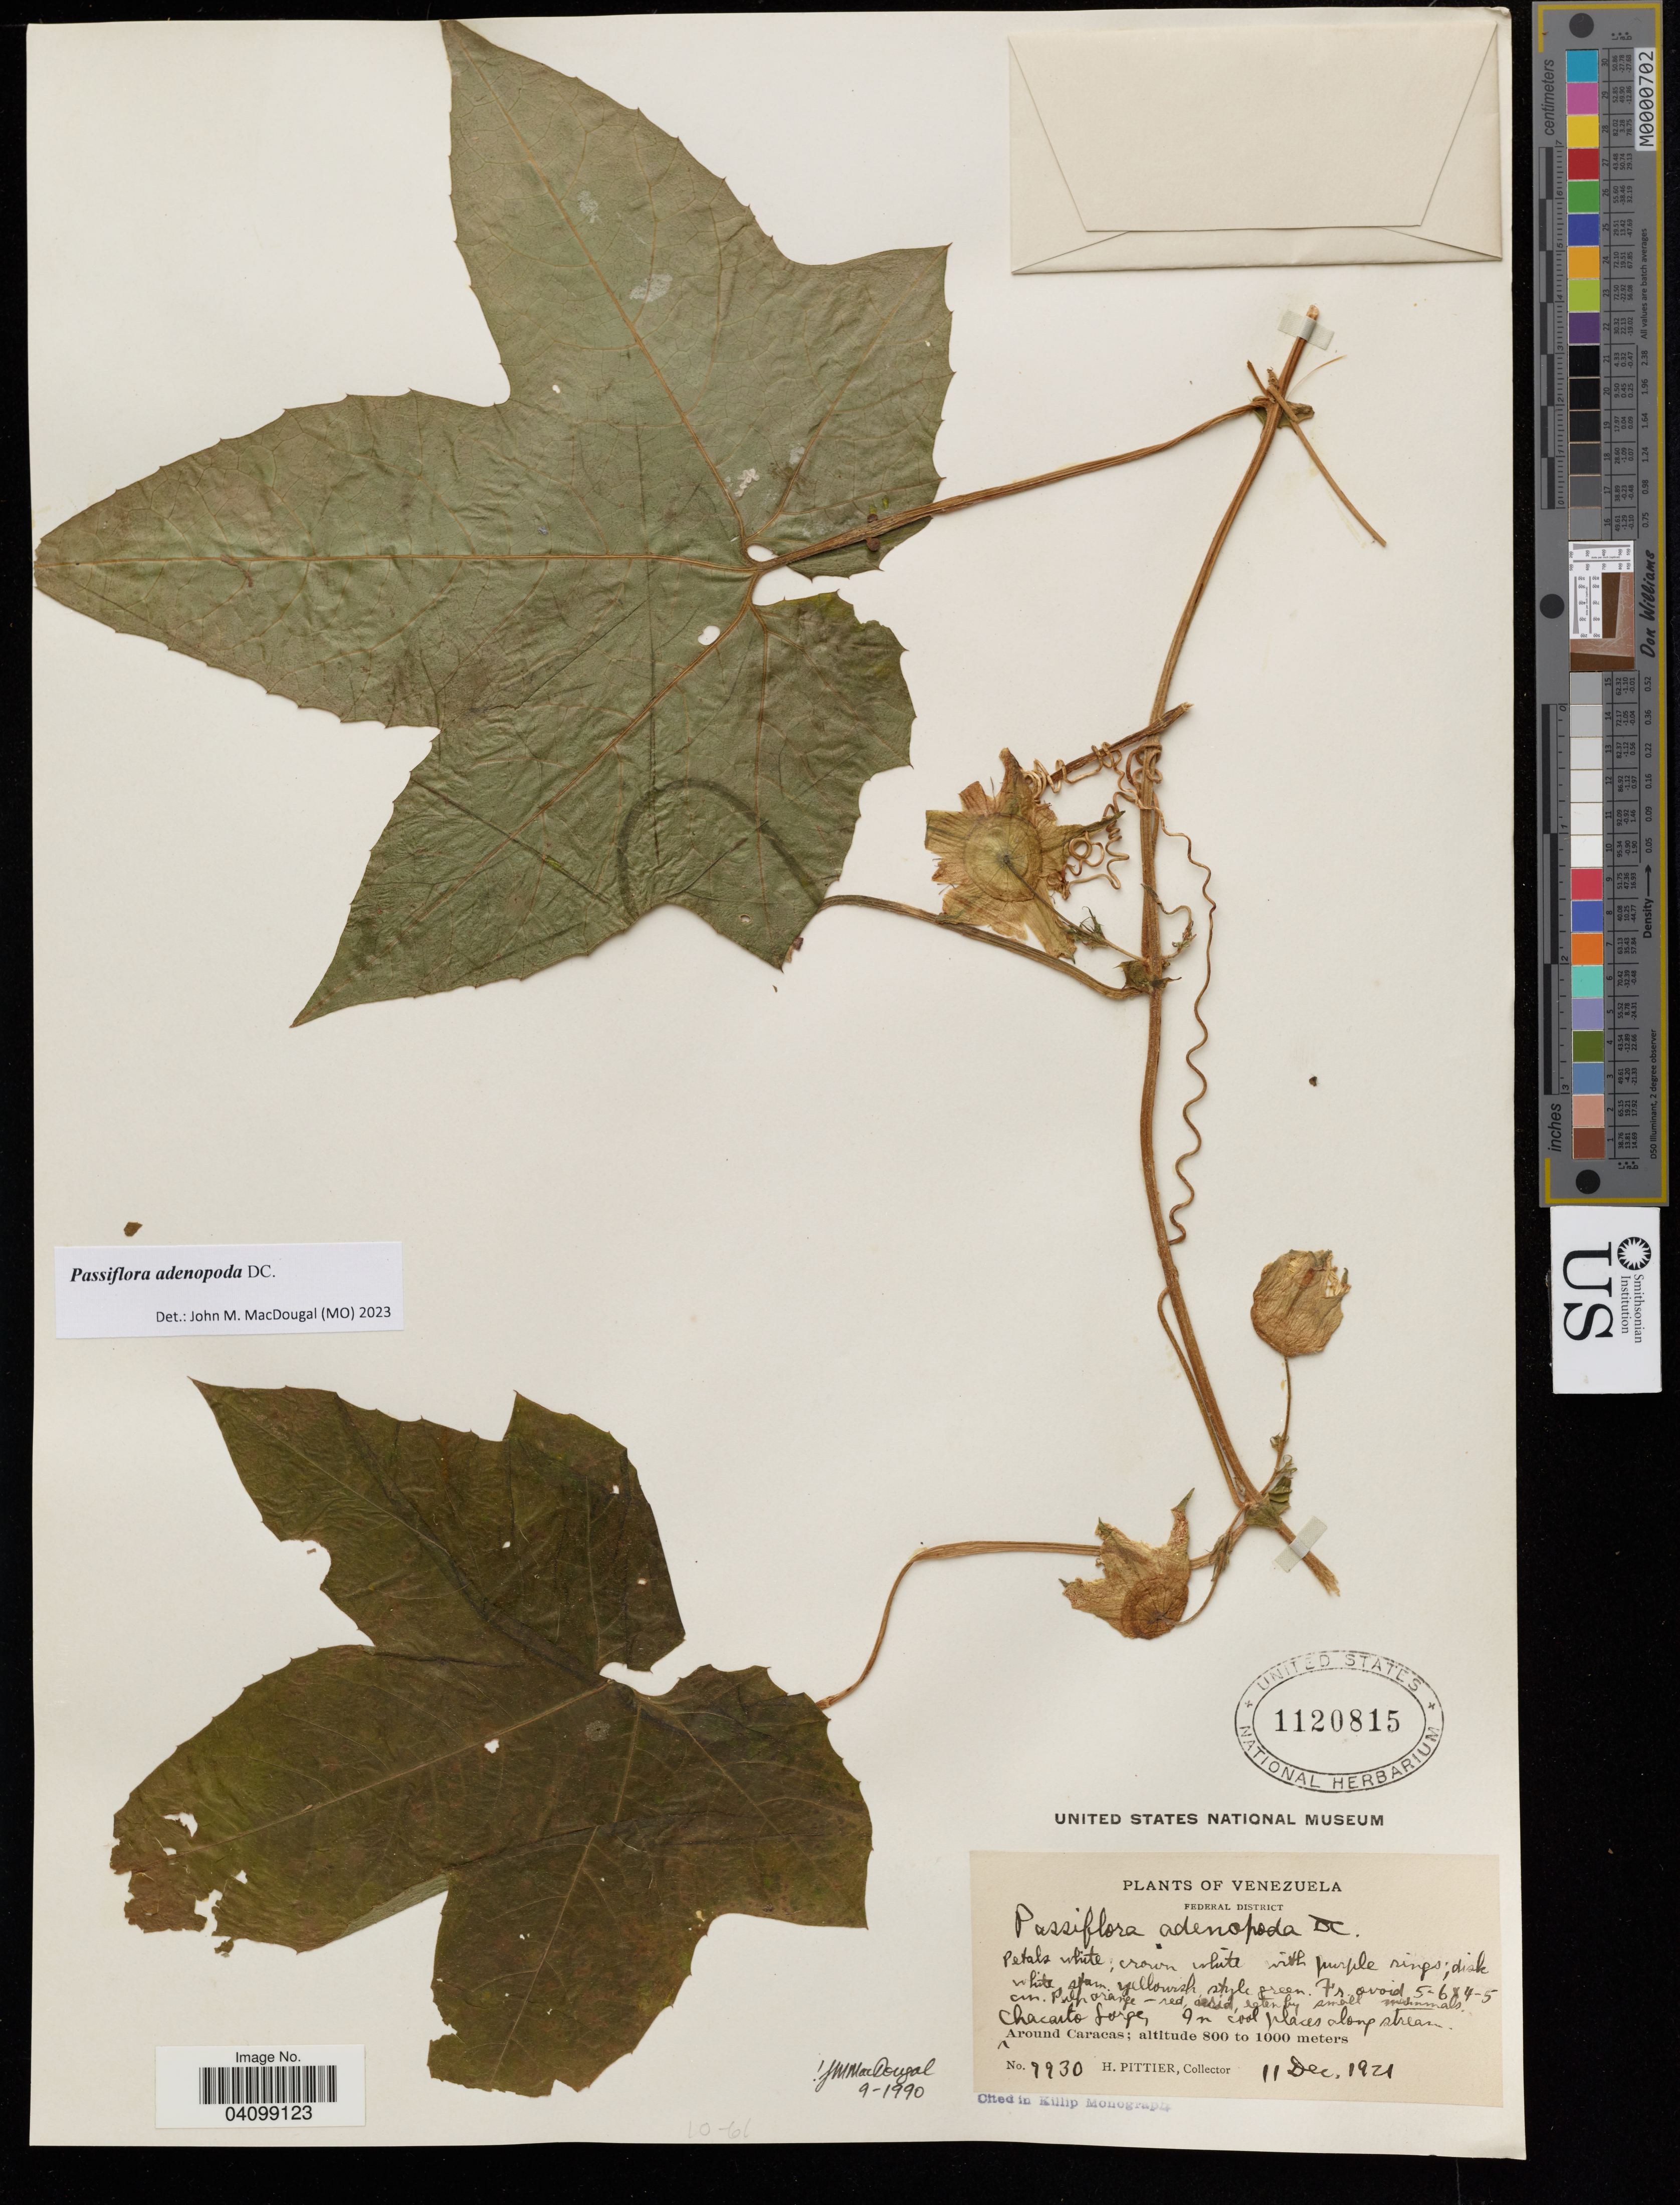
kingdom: Plantae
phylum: Tracheophyta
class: Magnoliopsida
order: Malpighiales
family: Passifloraceae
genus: Passiflora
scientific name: Passiflora adenopoda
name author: DC.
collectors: H. Pittier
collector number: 9930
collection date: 1921-12-11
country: Venezuela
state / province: Federal Capital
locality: Chacarto Gorges. Around Caracas.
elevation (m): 800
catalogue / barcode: US 1120815